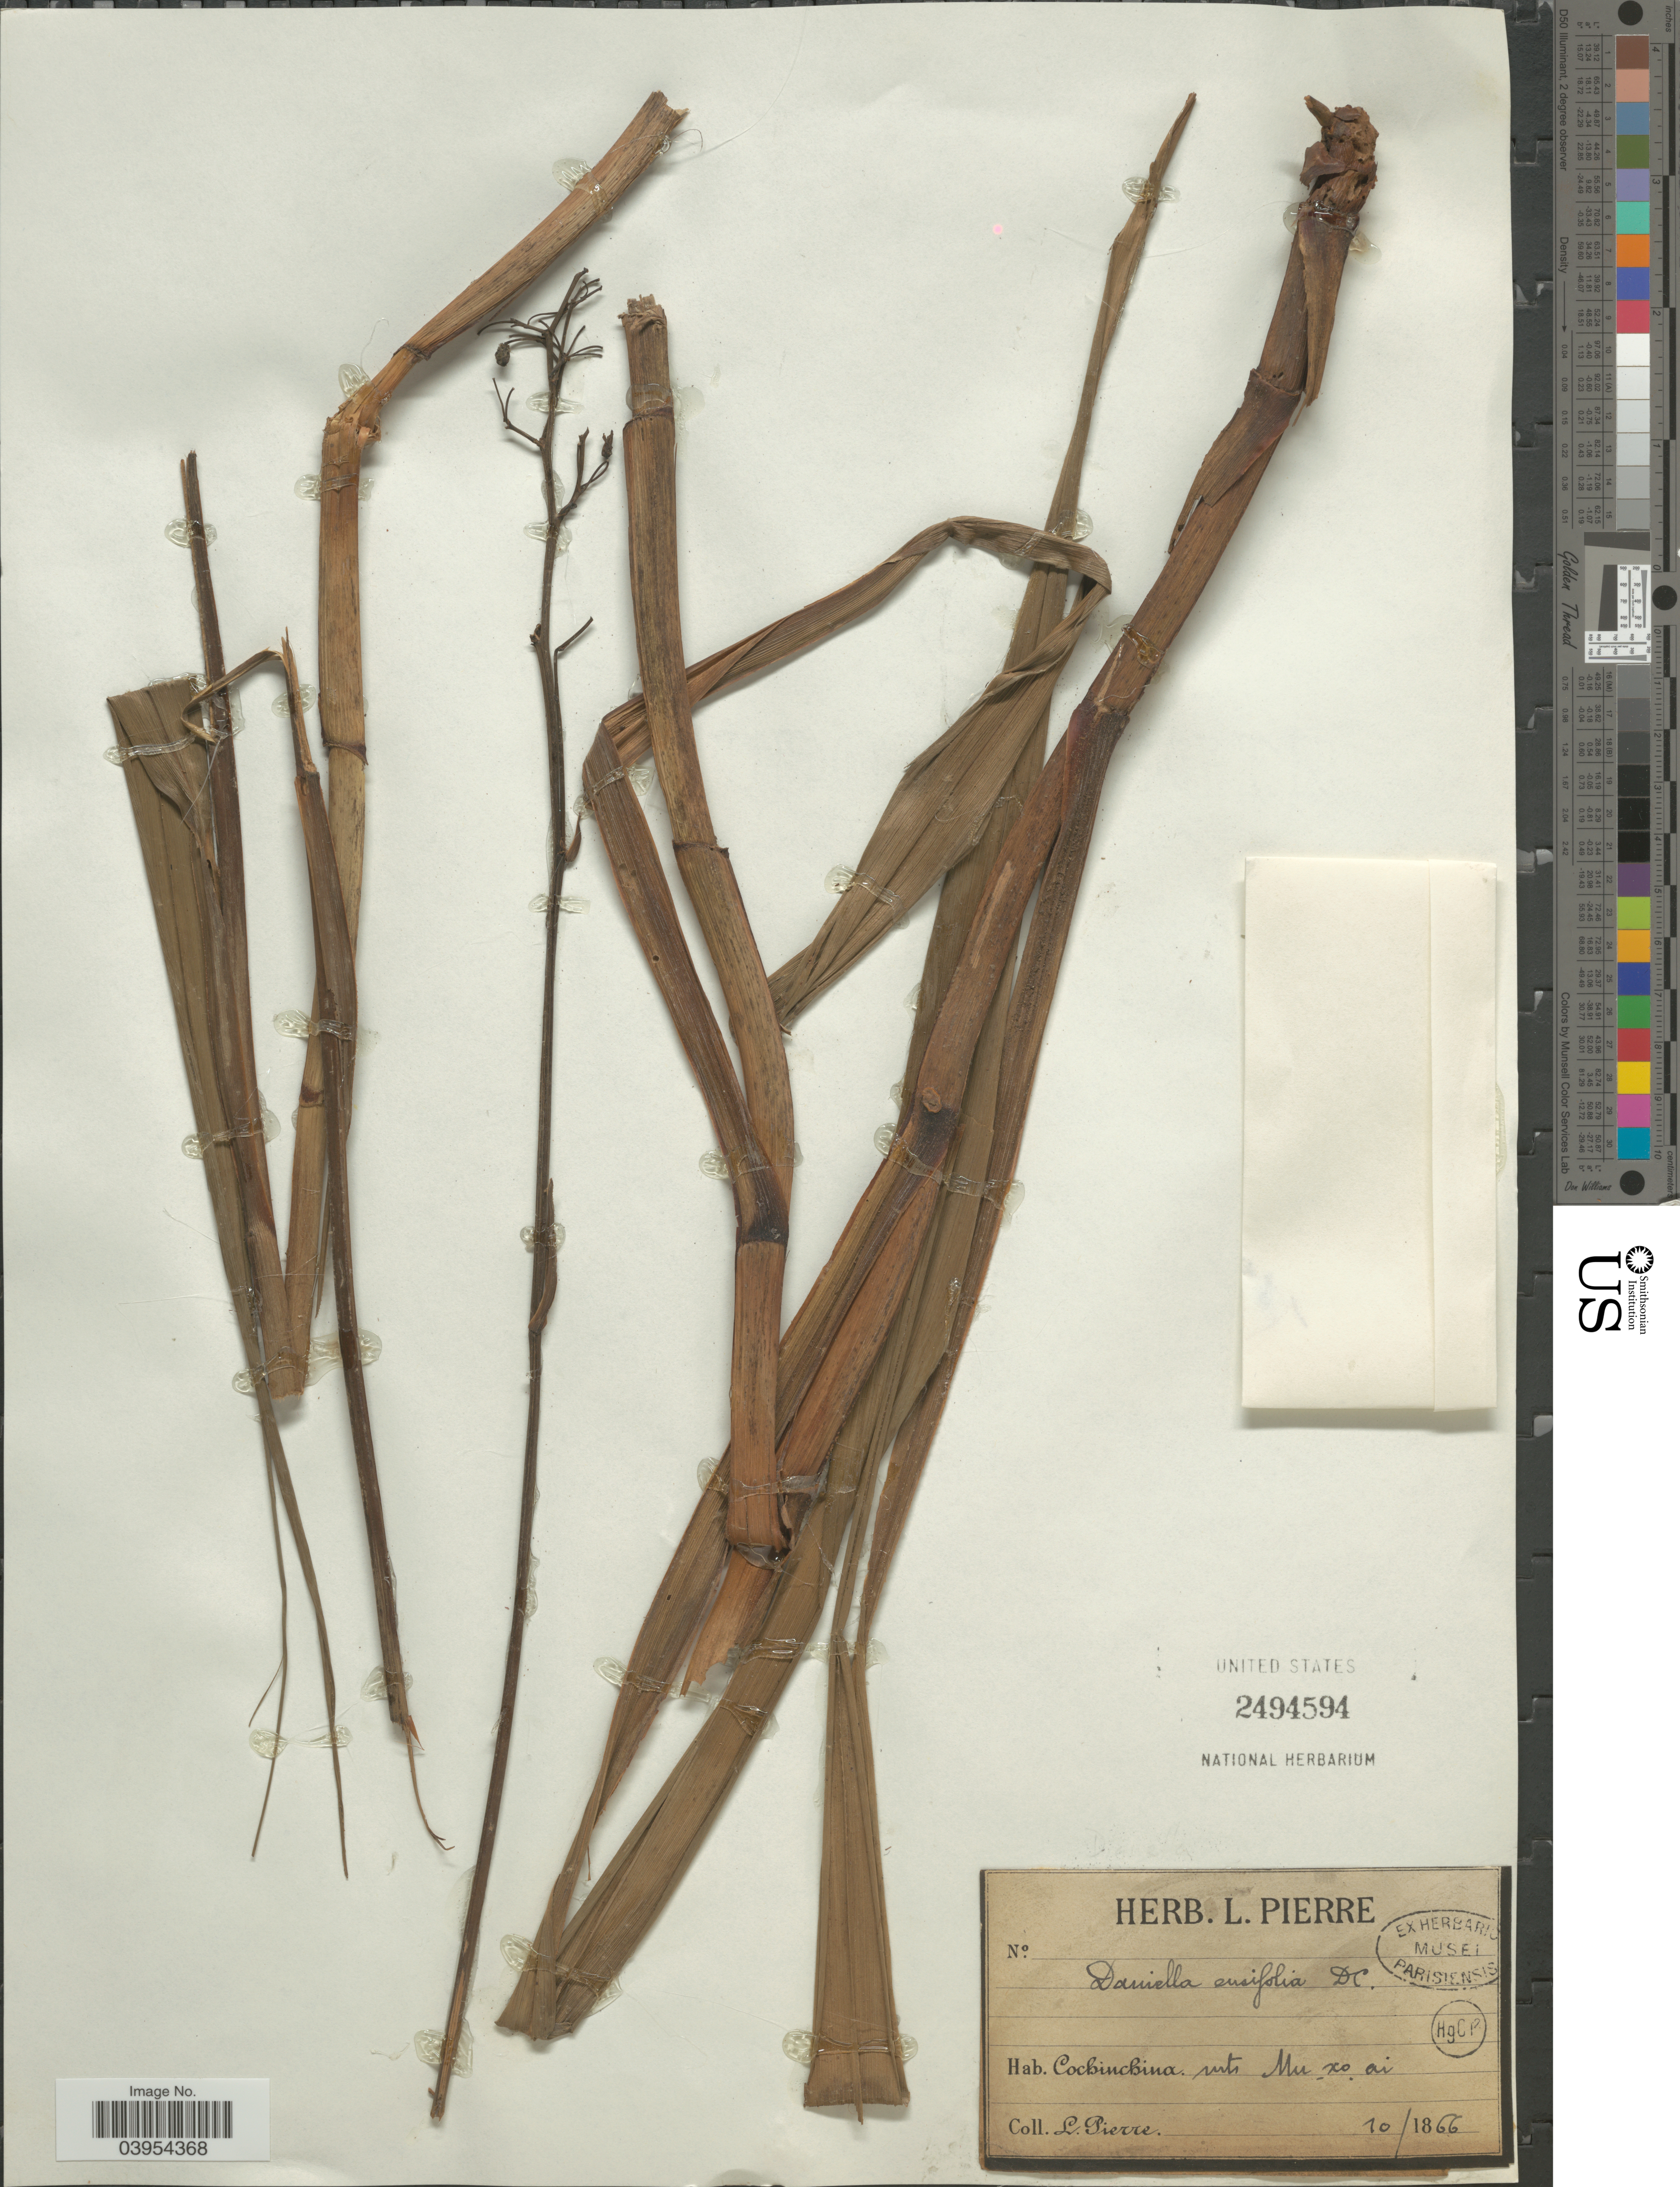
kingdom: Plantae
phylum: Tracheophyta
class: Liliopsida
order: Asparagales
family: Asphodelaceae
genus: Dianella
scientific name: Dianella ensifolia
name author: (L.) DC.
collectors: L. Pierre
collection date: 1866-10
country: Vietnam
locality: Cochinchina. mts Mu xo ai.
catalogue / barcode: US 2494594